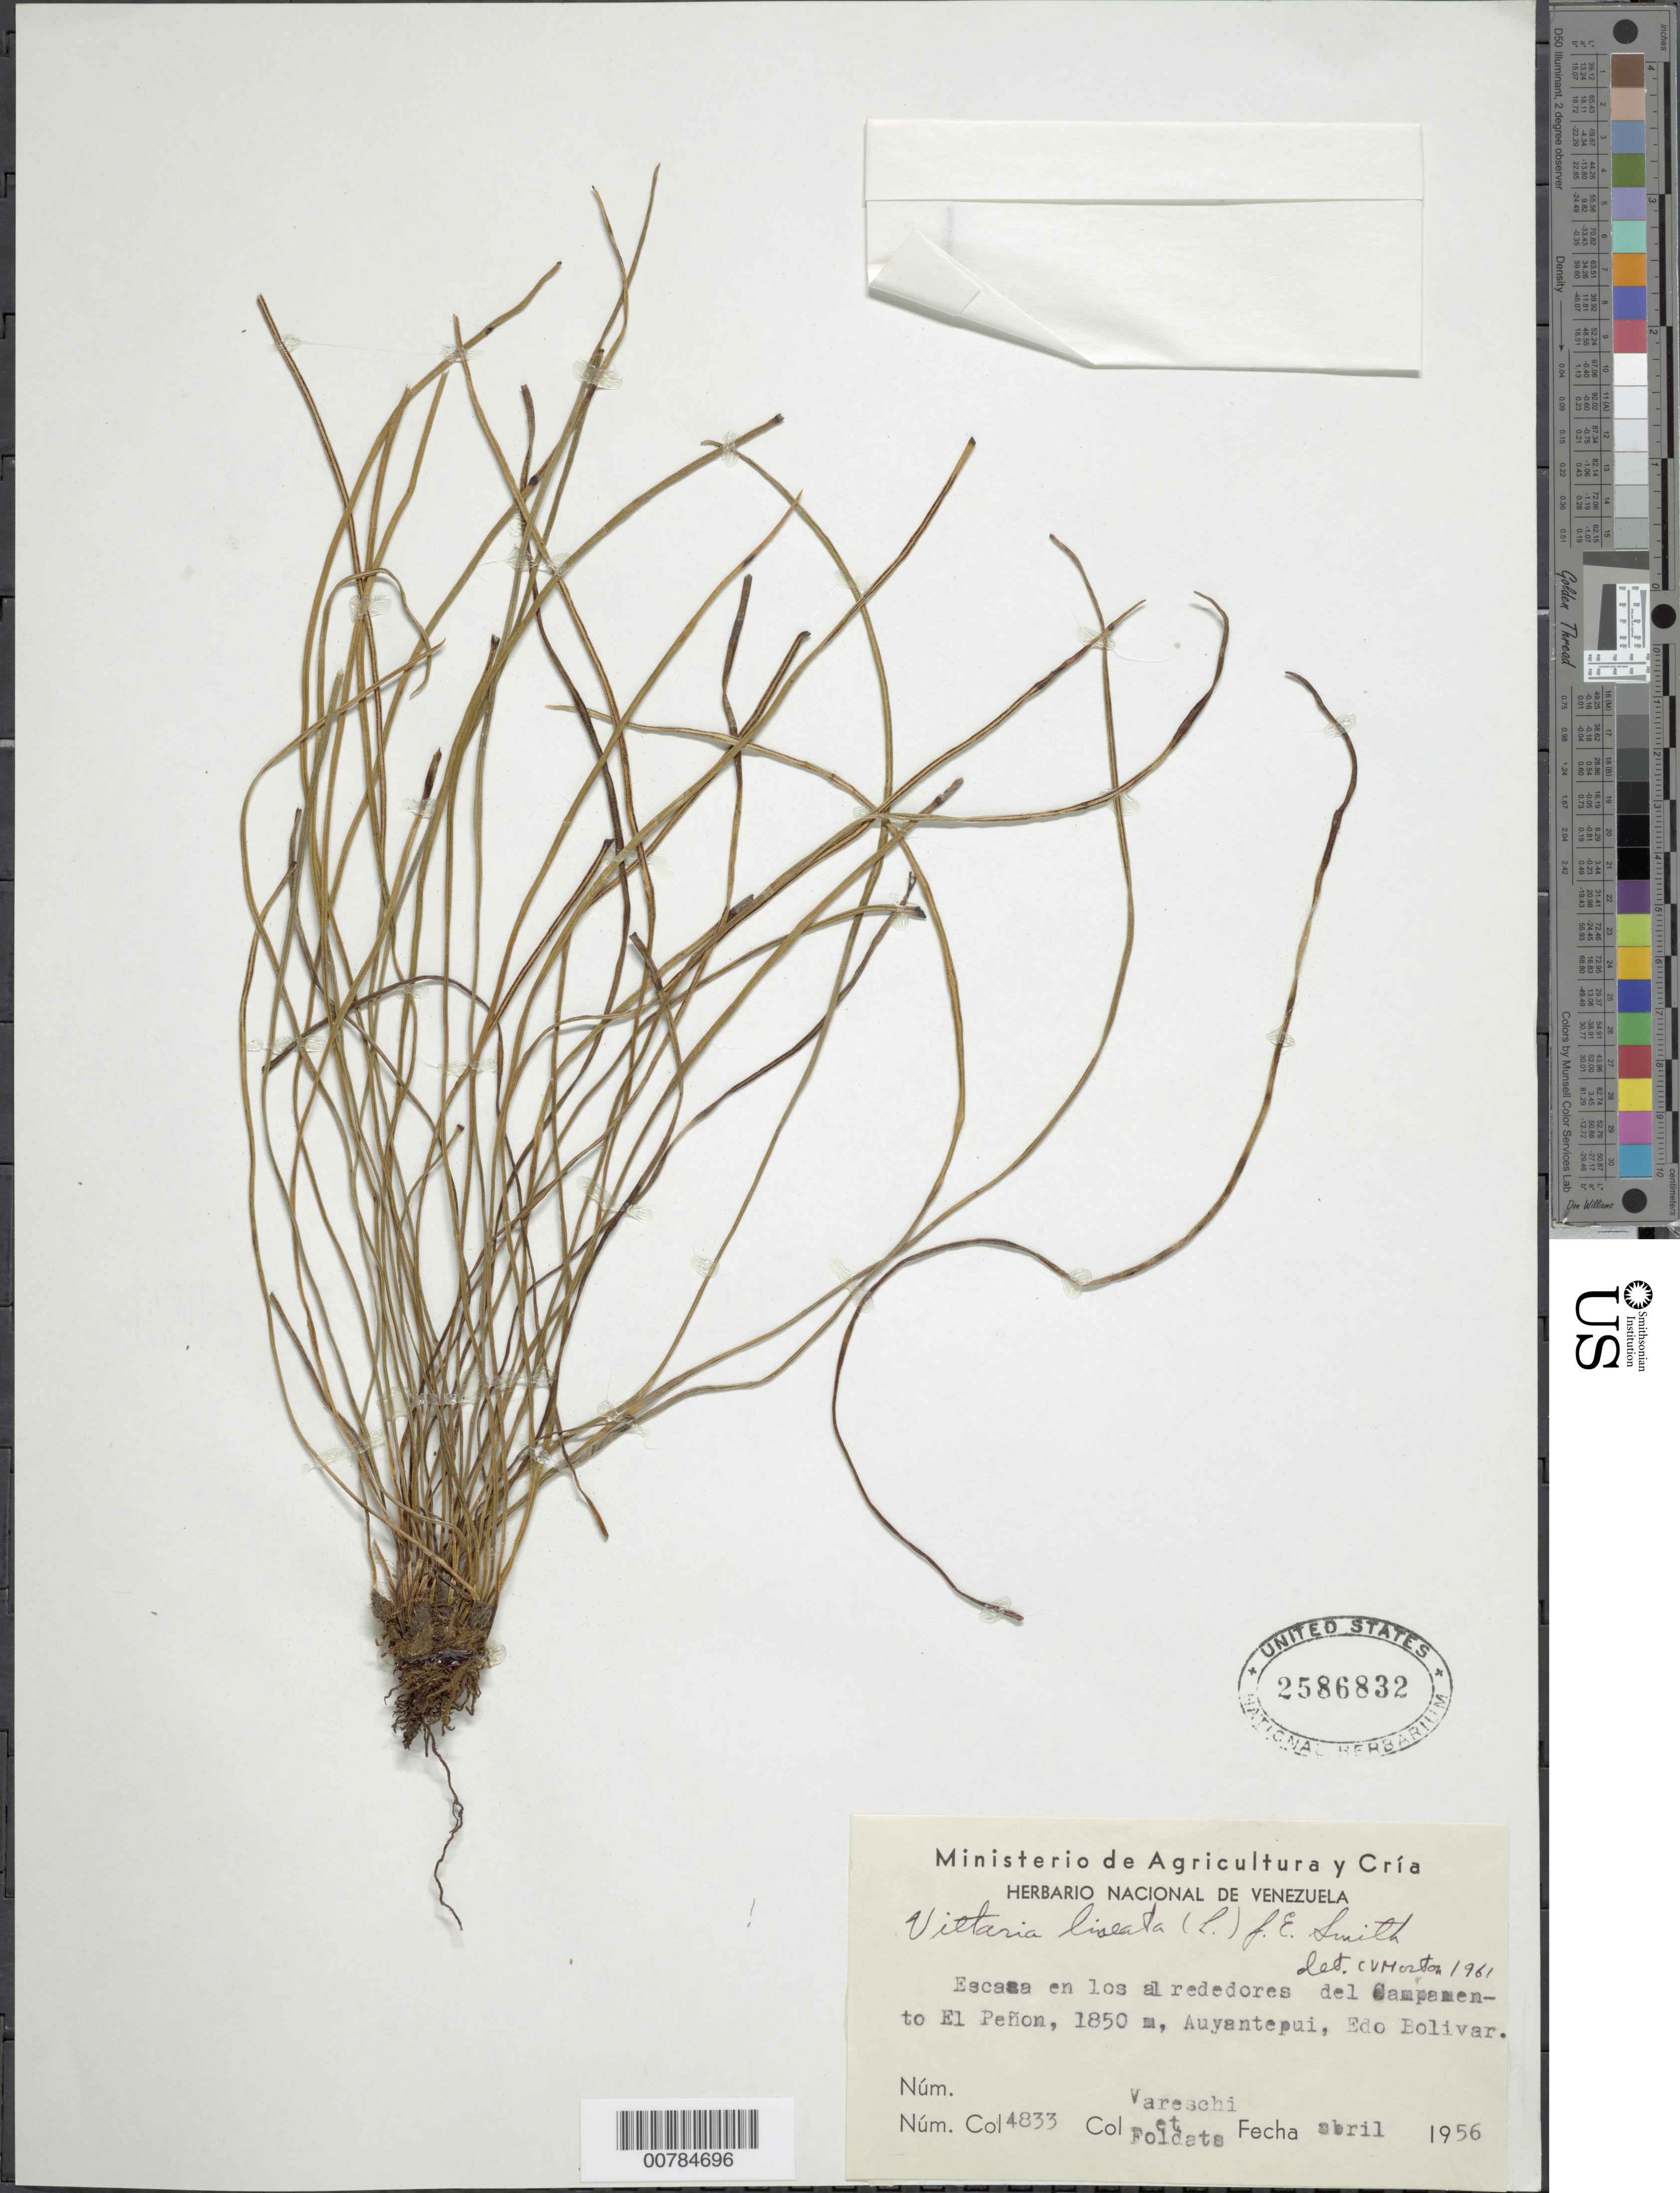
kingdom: Plantae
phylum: Tracheophyta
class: Polypodiopsida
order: Polypodiales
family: Pteridaceae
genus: Vittaria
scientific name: Vittaria lineata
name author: (L.) Sm.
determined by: Morton, C. V.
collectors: V. Vareschi & E. Foldats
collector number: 4833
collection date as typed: Apr-56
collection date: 1956-04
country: Venezuela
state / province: Bolívar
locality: Auyan-tepuí, campamento El Peñon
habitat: Escasa en los alrededores del campamento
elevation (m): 1850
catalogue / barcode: US 2586832